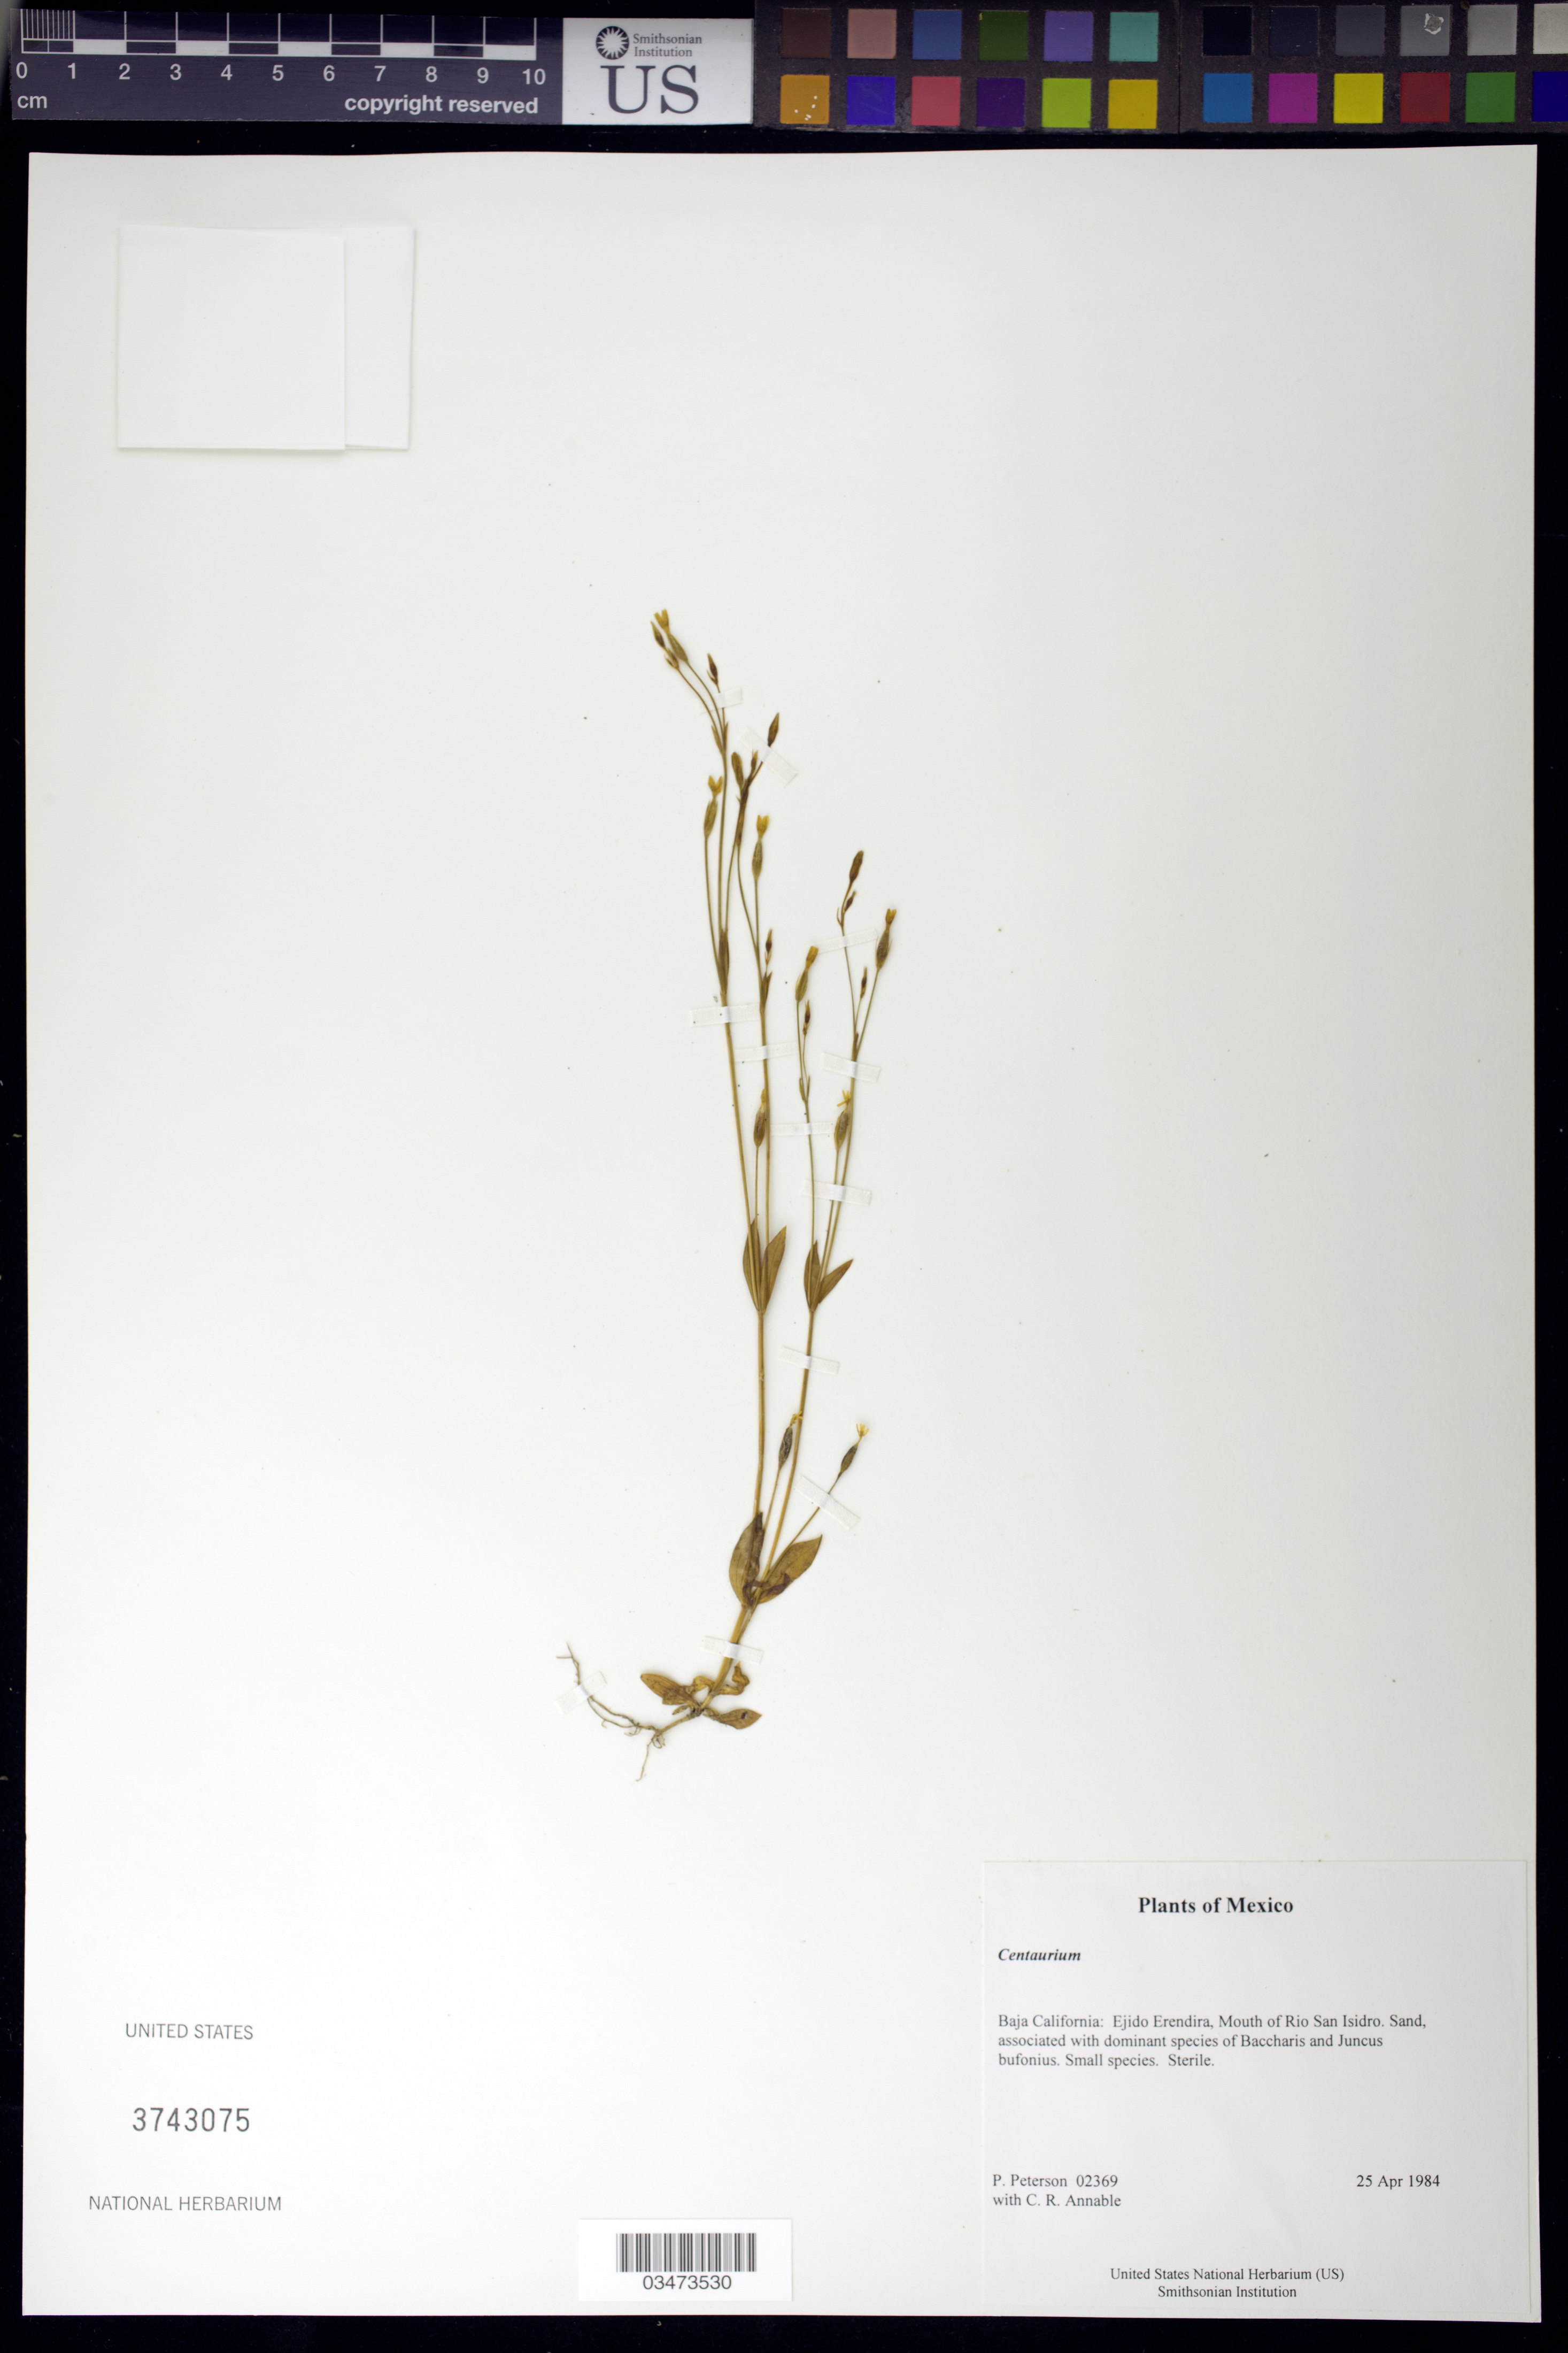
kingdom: Plantae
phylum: Tracheophyta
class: Magnoliopsida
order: Gentianales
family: Gentianaceae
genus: Centaurium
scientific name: Centaurium sp.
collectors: P. M. Peterson & C. R. Annable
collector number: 02369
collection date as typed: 25 Apr 1984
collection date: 1984-04-25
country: Mexico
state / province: Baja California Norte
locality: Ejido Erendira, Mouth of Rio San Isidro.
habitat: Sand, associated with dominant species of Baccharis and Juncus bufonius.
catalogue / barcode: US 3743075